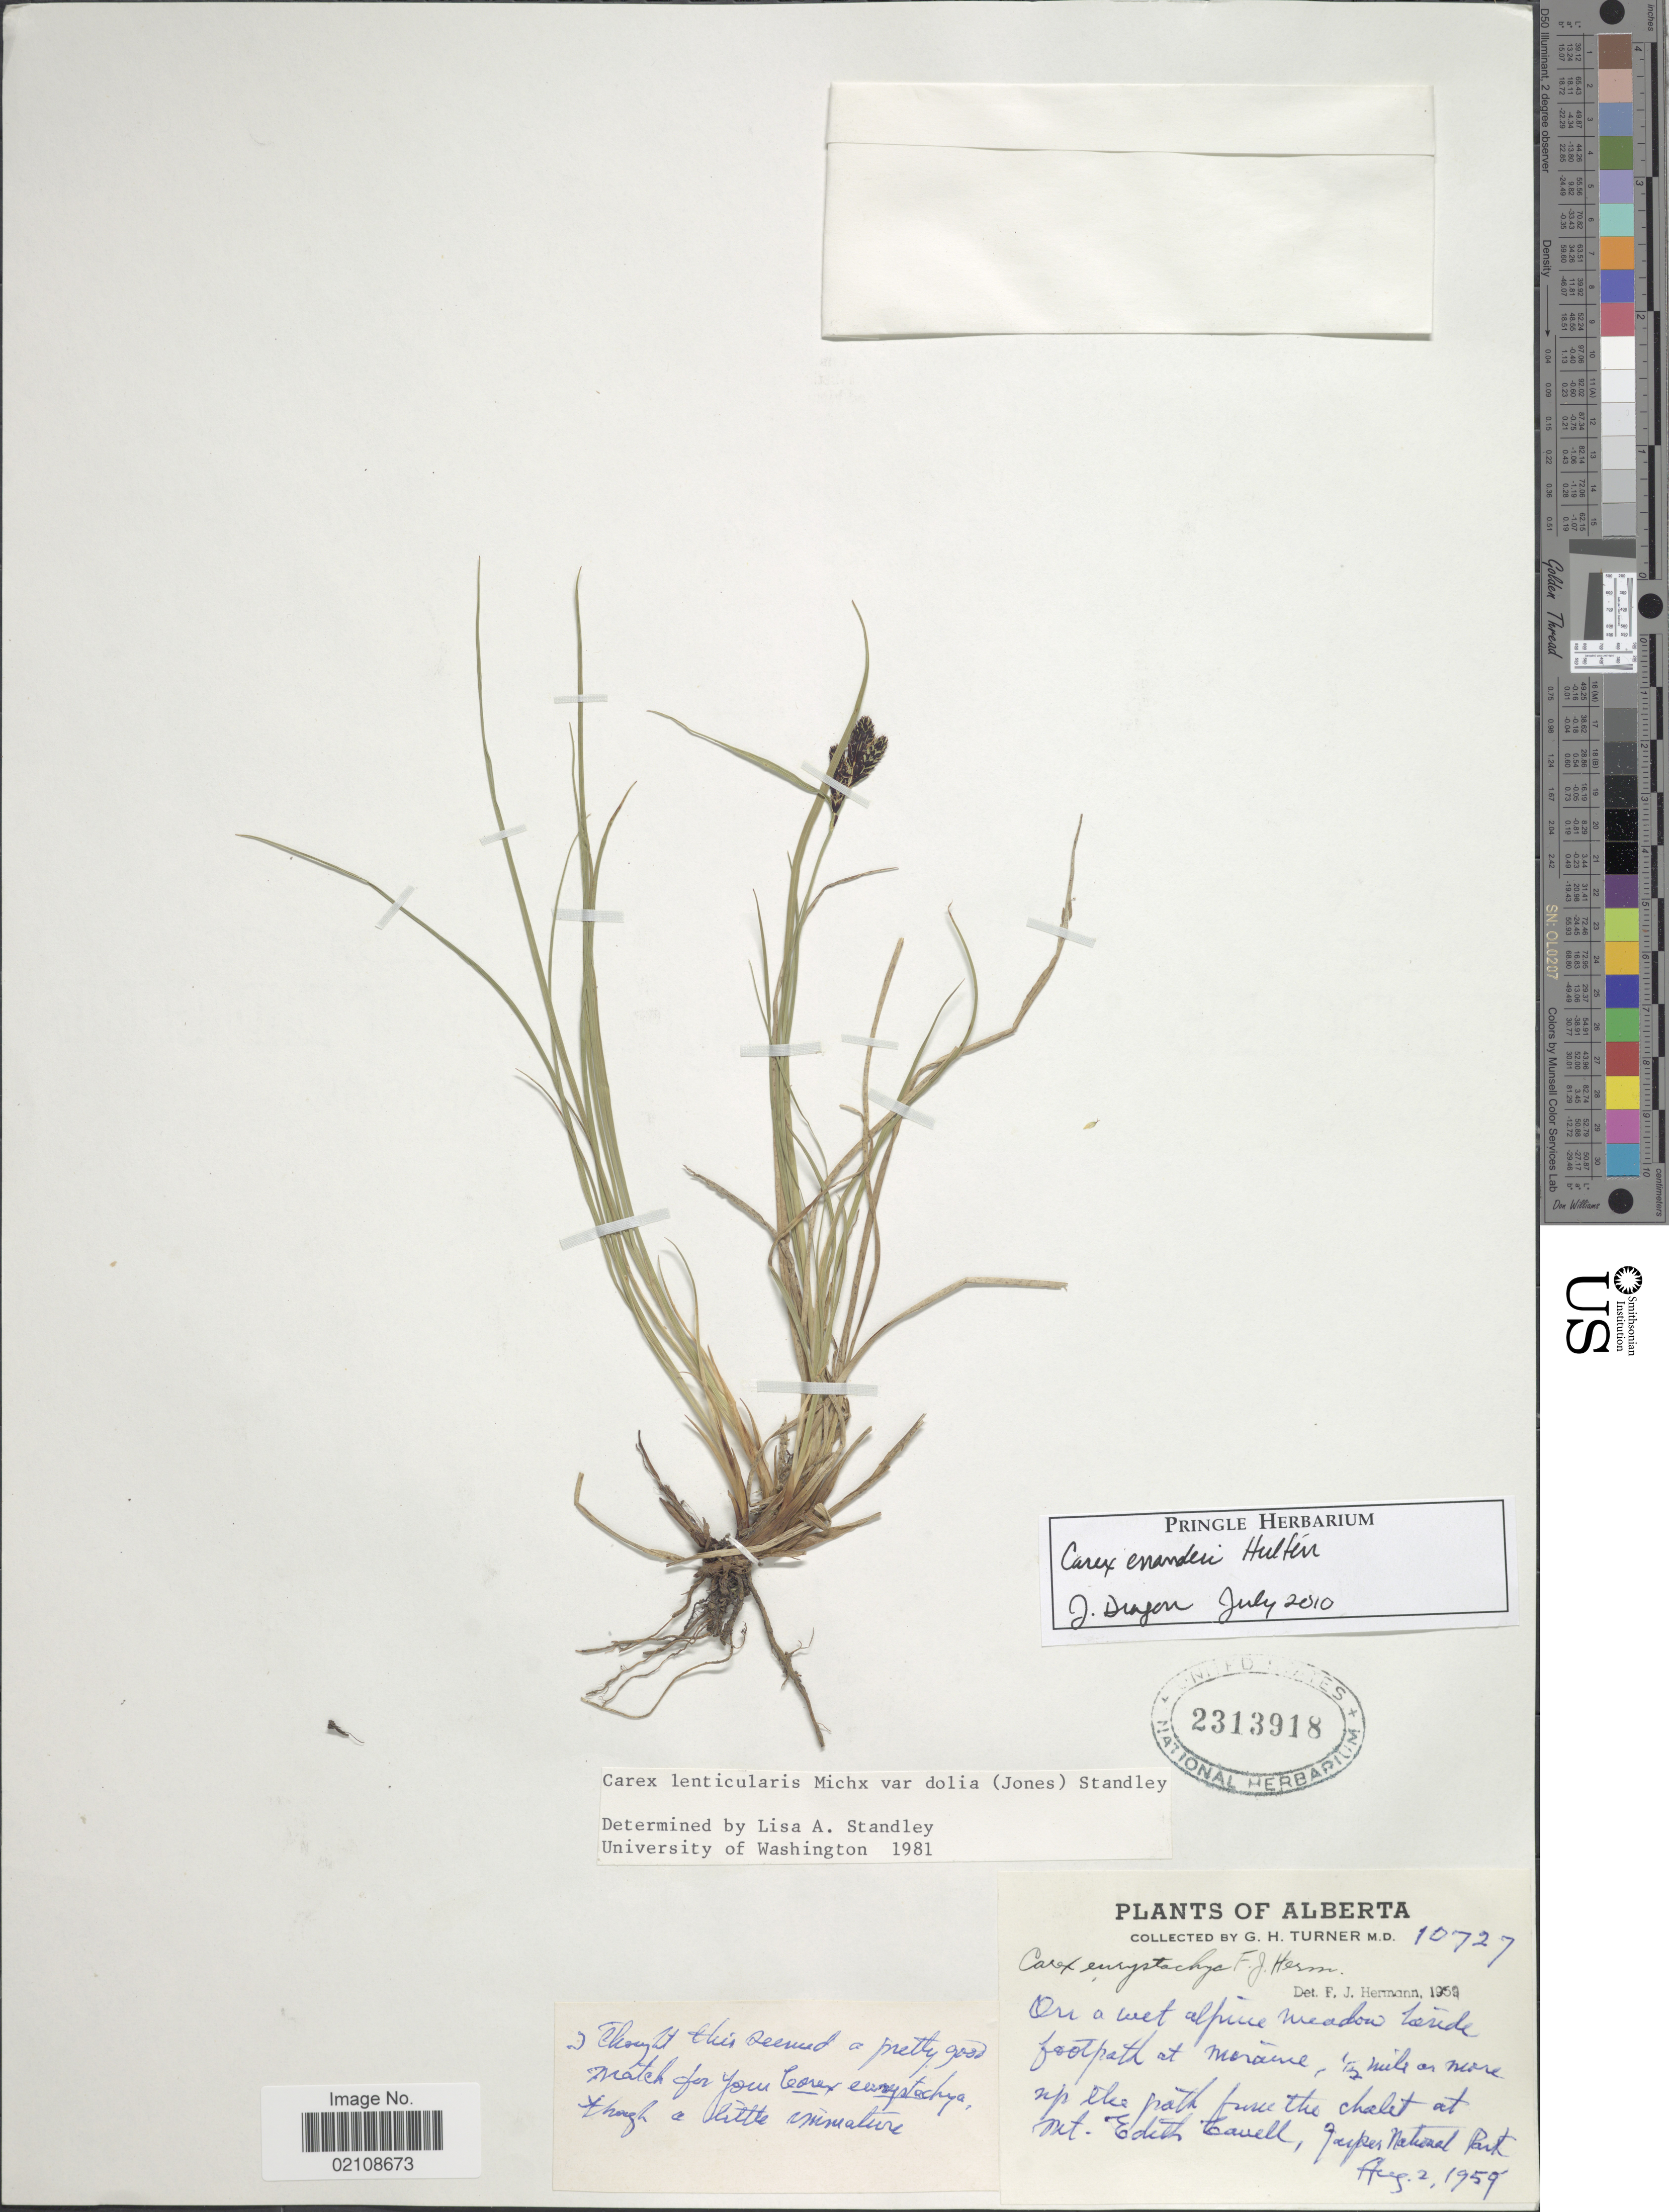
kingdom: Plantae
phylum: Tracheophyta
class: Liliopsida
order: Poales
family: Cyperaceae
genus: Carex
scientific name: Carex enanderi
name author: Hultén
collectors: G. H. Turner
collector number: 10727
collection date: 1959-08-02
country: Canada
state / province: Alberta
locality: On a wet alpine meadow toside footpath at Moraine, 1/2 mile or more up the path from the chalet at Mt. Edith Cavell, Jasper National Park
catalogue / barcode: US 2313918